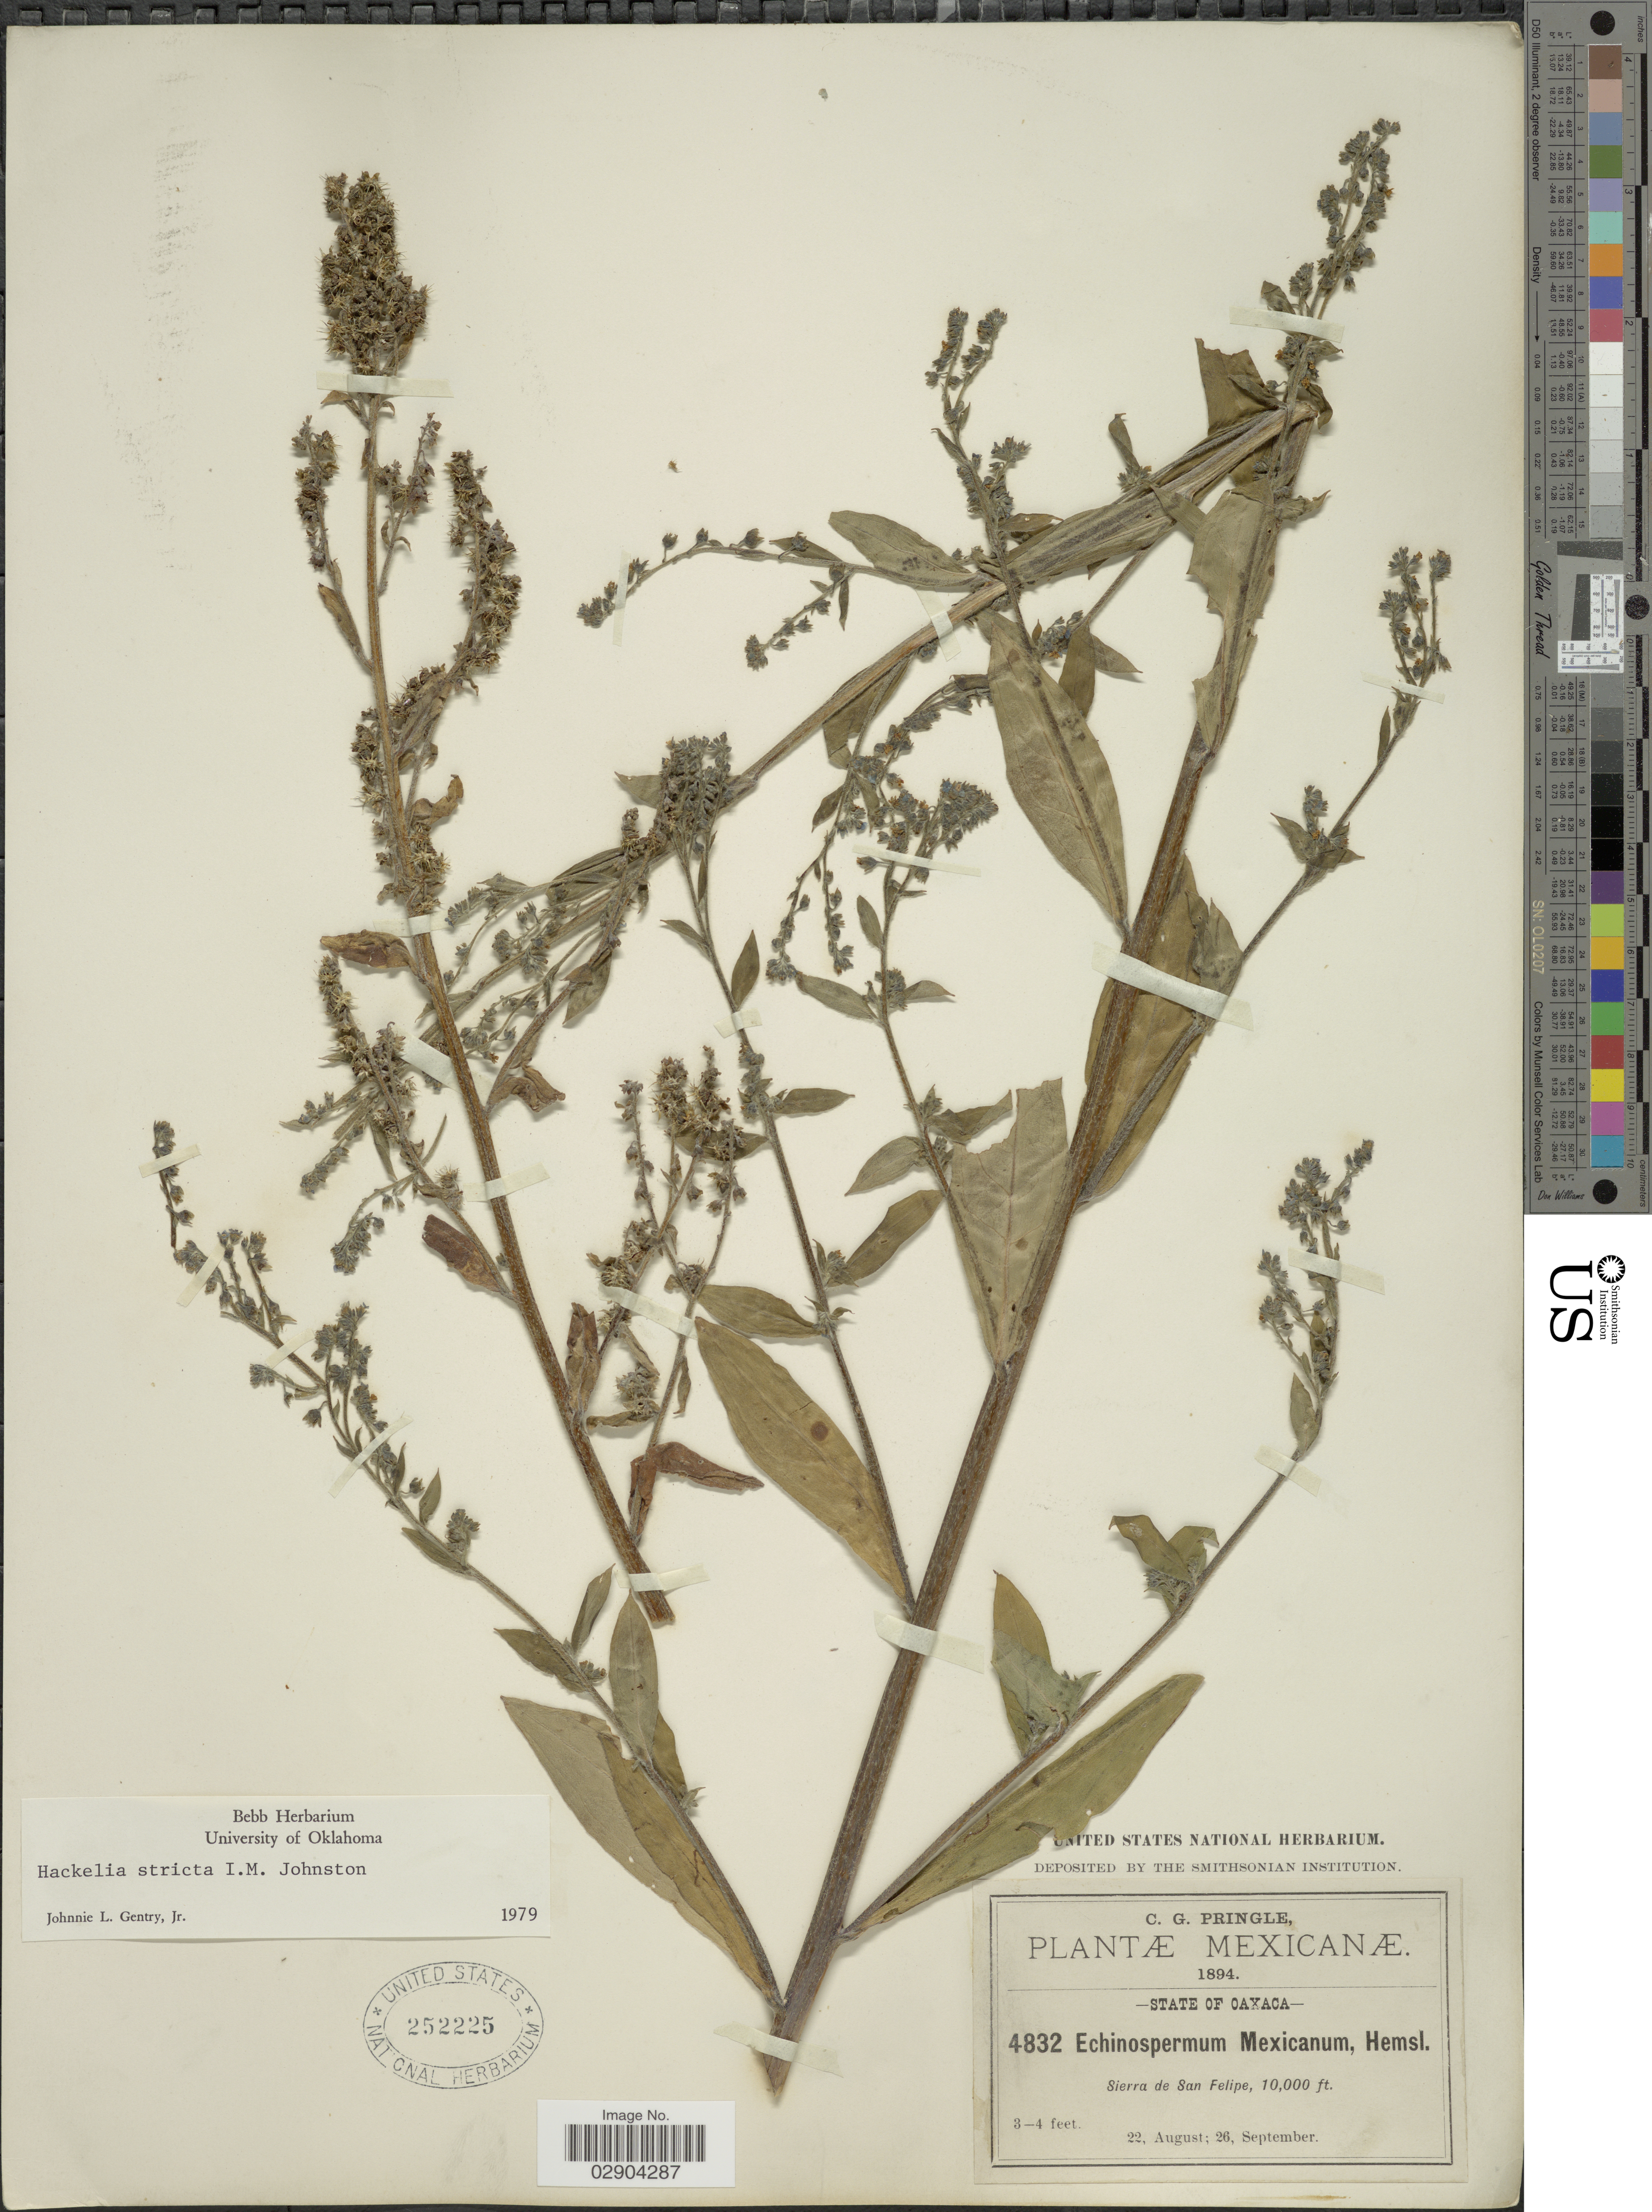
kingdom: Plantae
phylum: Tracheophyta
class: Magnoliopsida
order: Boraginales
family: Boraginaceae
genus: Hackelia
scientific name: Hackelia mexicana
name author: (Schltdl. & Cham.) I.M. Johnst.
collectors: C. G. Pringle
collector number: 4832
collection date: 1894-08-22/1894-09-26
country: Mexico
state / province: Oaxaca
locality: State of Oaxaca. Sierra de San Felipe.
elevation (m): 3048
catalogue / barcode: US 252225